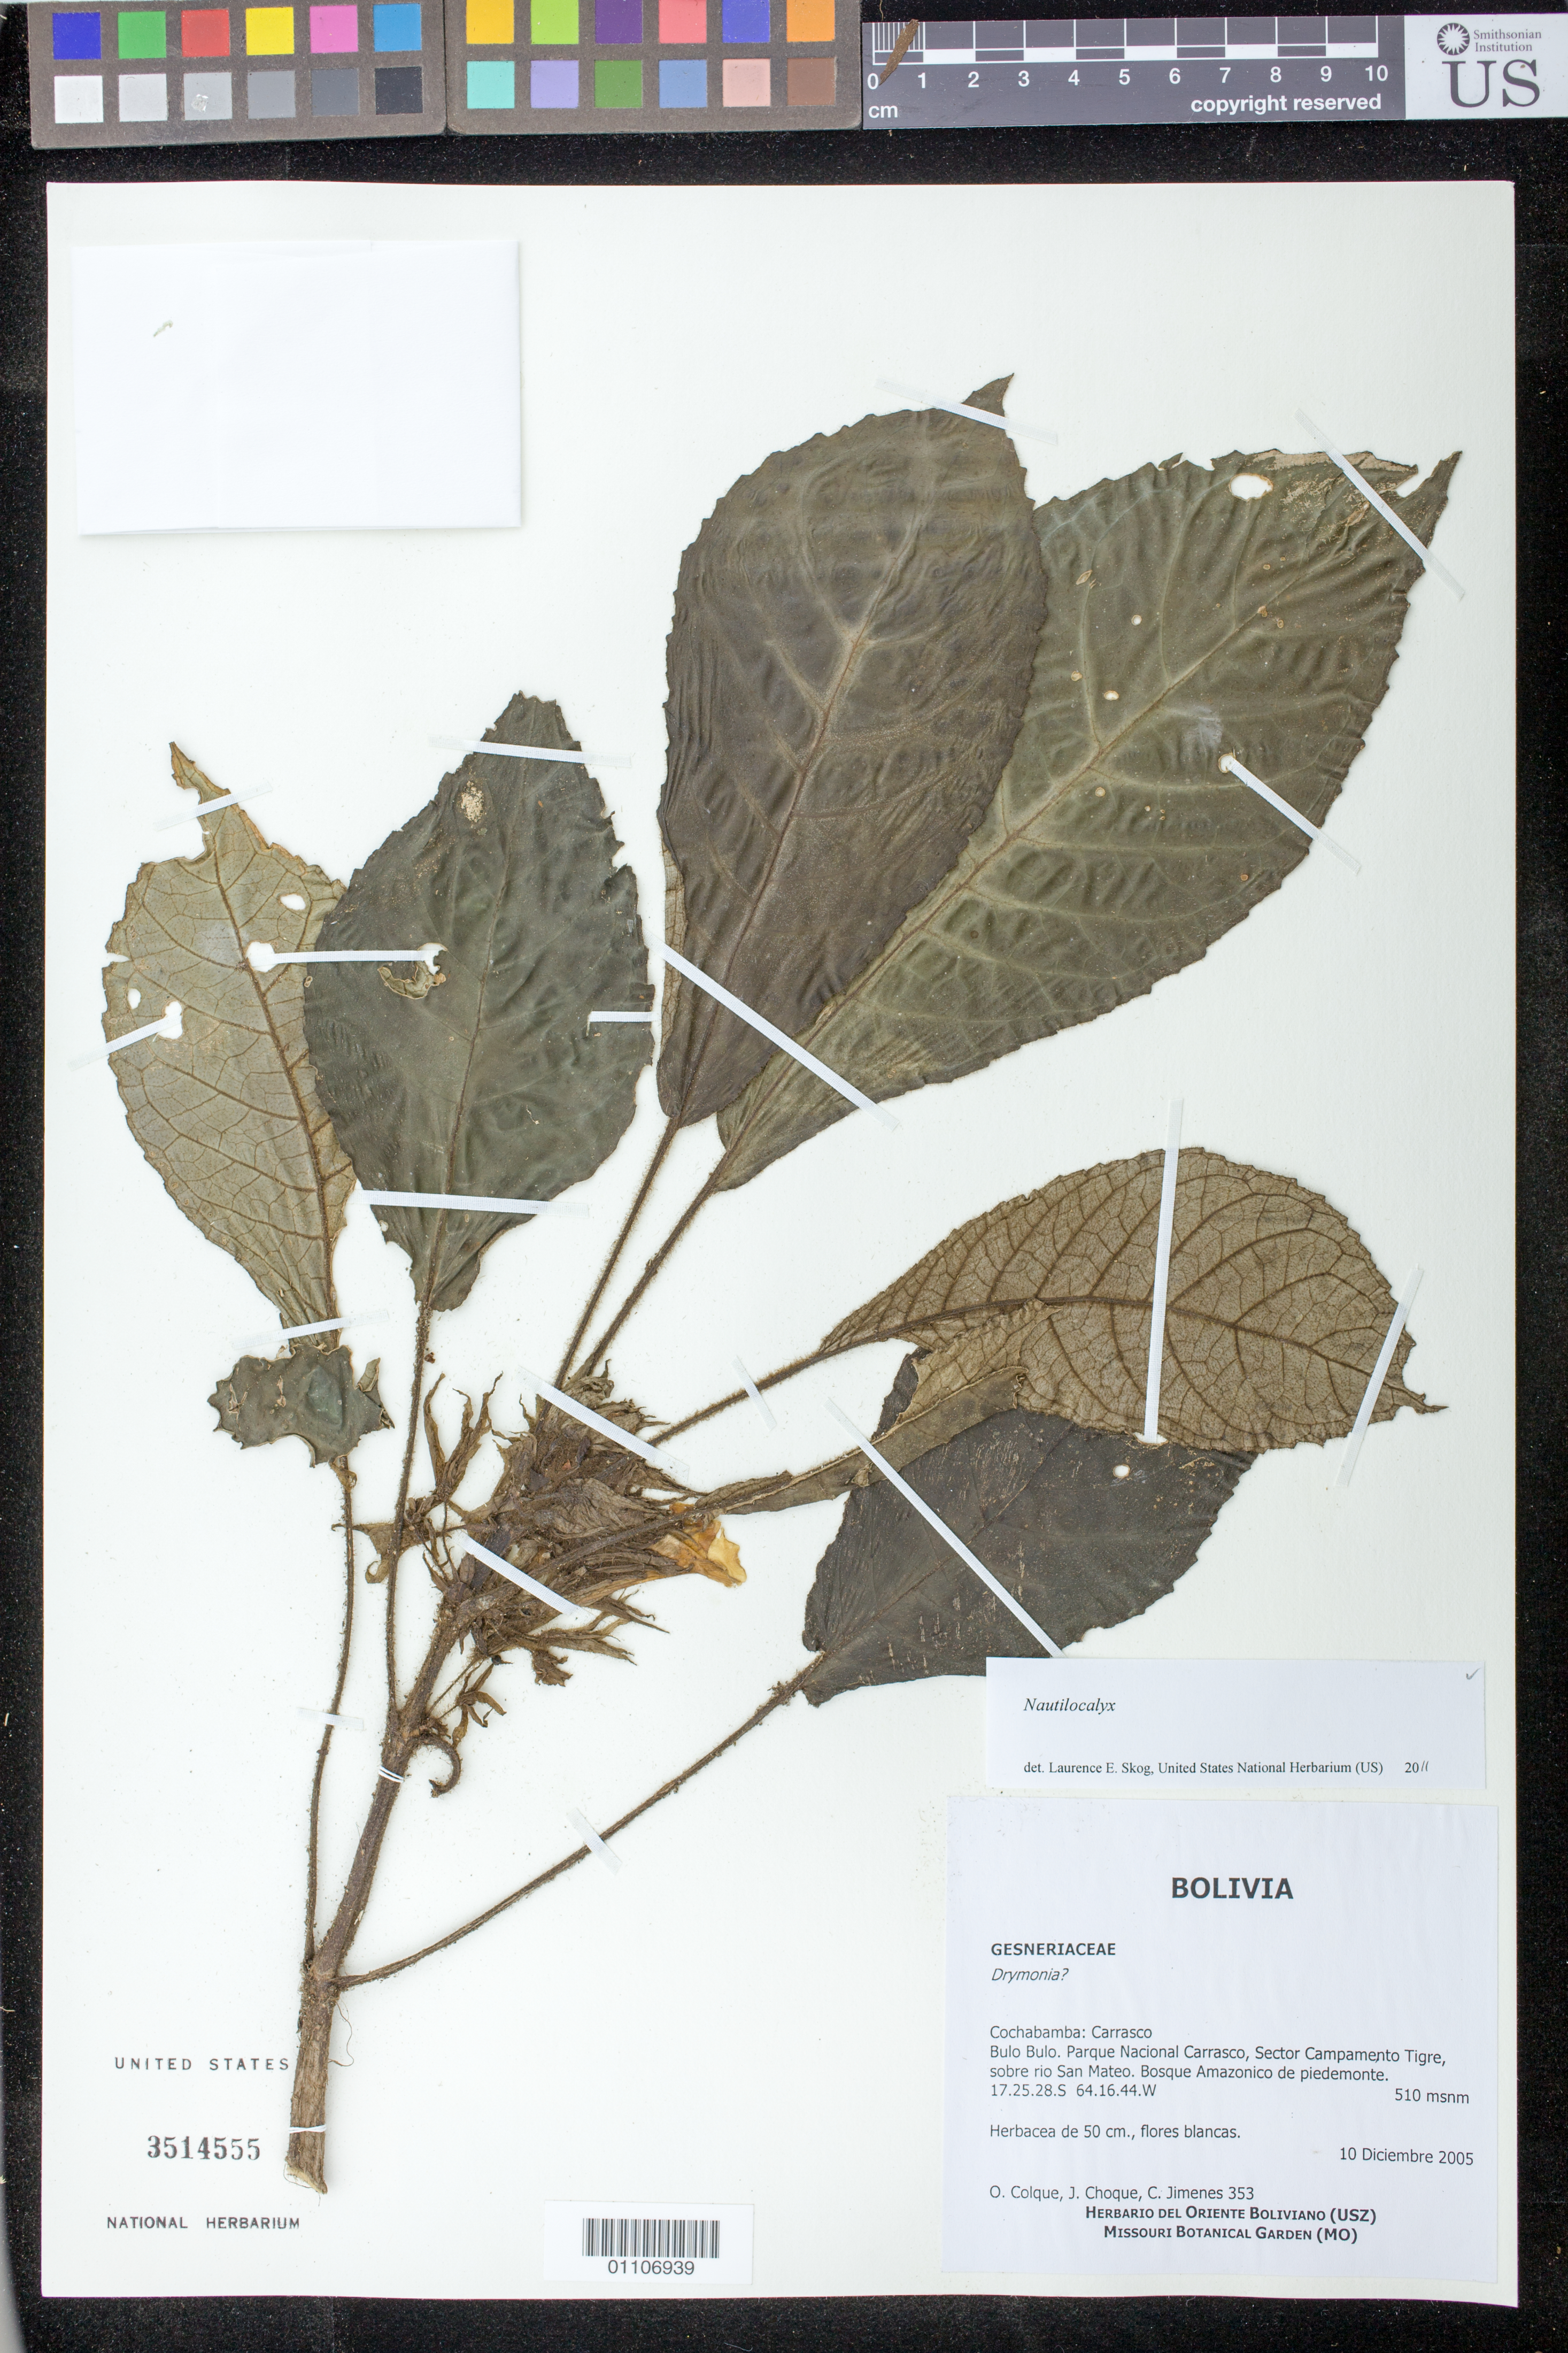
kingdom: Plantae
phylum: Tracheophyta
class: Magnoliopsida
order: Lamiales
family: Gesneriaceae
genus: Nautilocalyx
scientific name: Nautilocalyx sp.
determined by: Skog, Laurence E.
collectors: O. Colque, J. Choque & C. Jimenes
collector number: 353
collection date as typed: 10 Dec 2005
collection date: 2005-12-10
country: Bolivia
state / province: Cochabamba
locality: Carrasco: Bulo Bulo. Parque Nacional Carrasco, Sector Campamento Tigre, sobre rio San Mateo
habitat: Bosque Amazonico de piedmonte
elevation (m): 510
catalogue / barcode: US 3514555